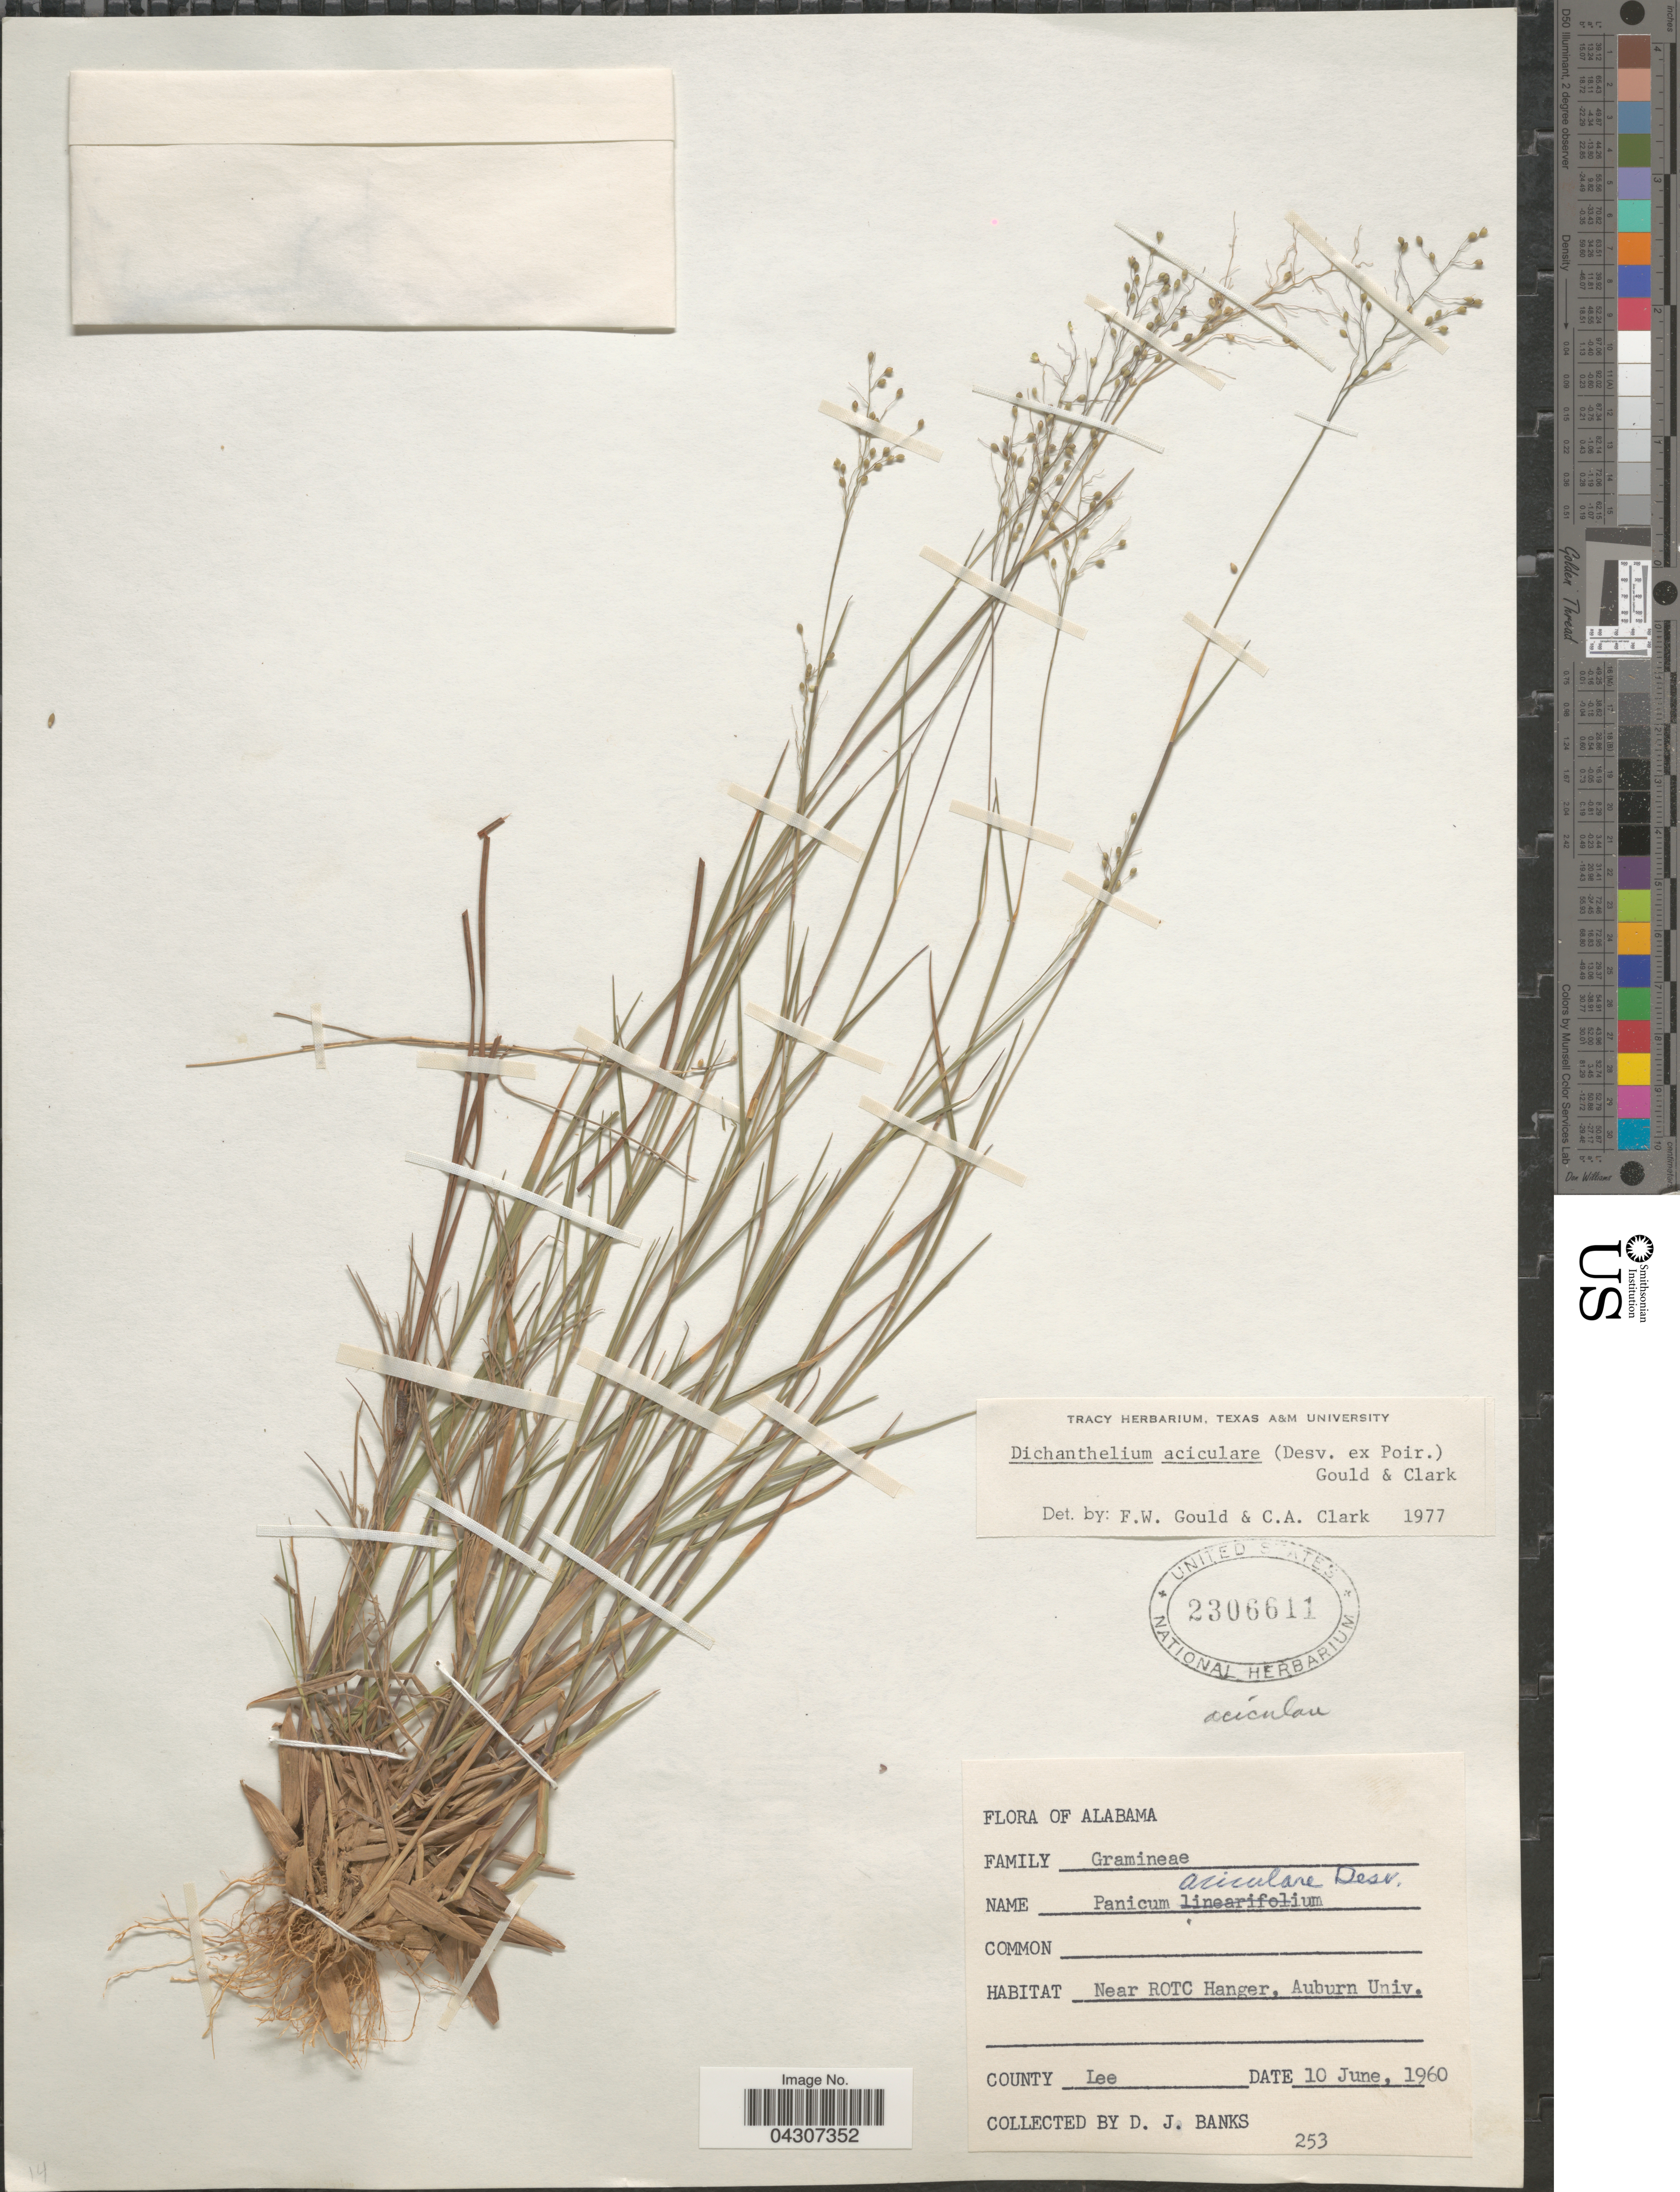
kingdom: Plantae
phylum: Tracheophyta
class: Liliopsida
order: Poales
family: Poaceae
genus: Dichanthelium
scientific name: Dichanthelium aciculare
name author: (Desv. ex Poir.) Gould & C.A. Clark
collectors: D. J. Banks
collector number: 253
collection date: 1960-06-10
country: United States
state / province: Alabama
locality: Near ROTC Hanger, Auburn Univ. County Lee.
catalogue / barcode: US 2306611